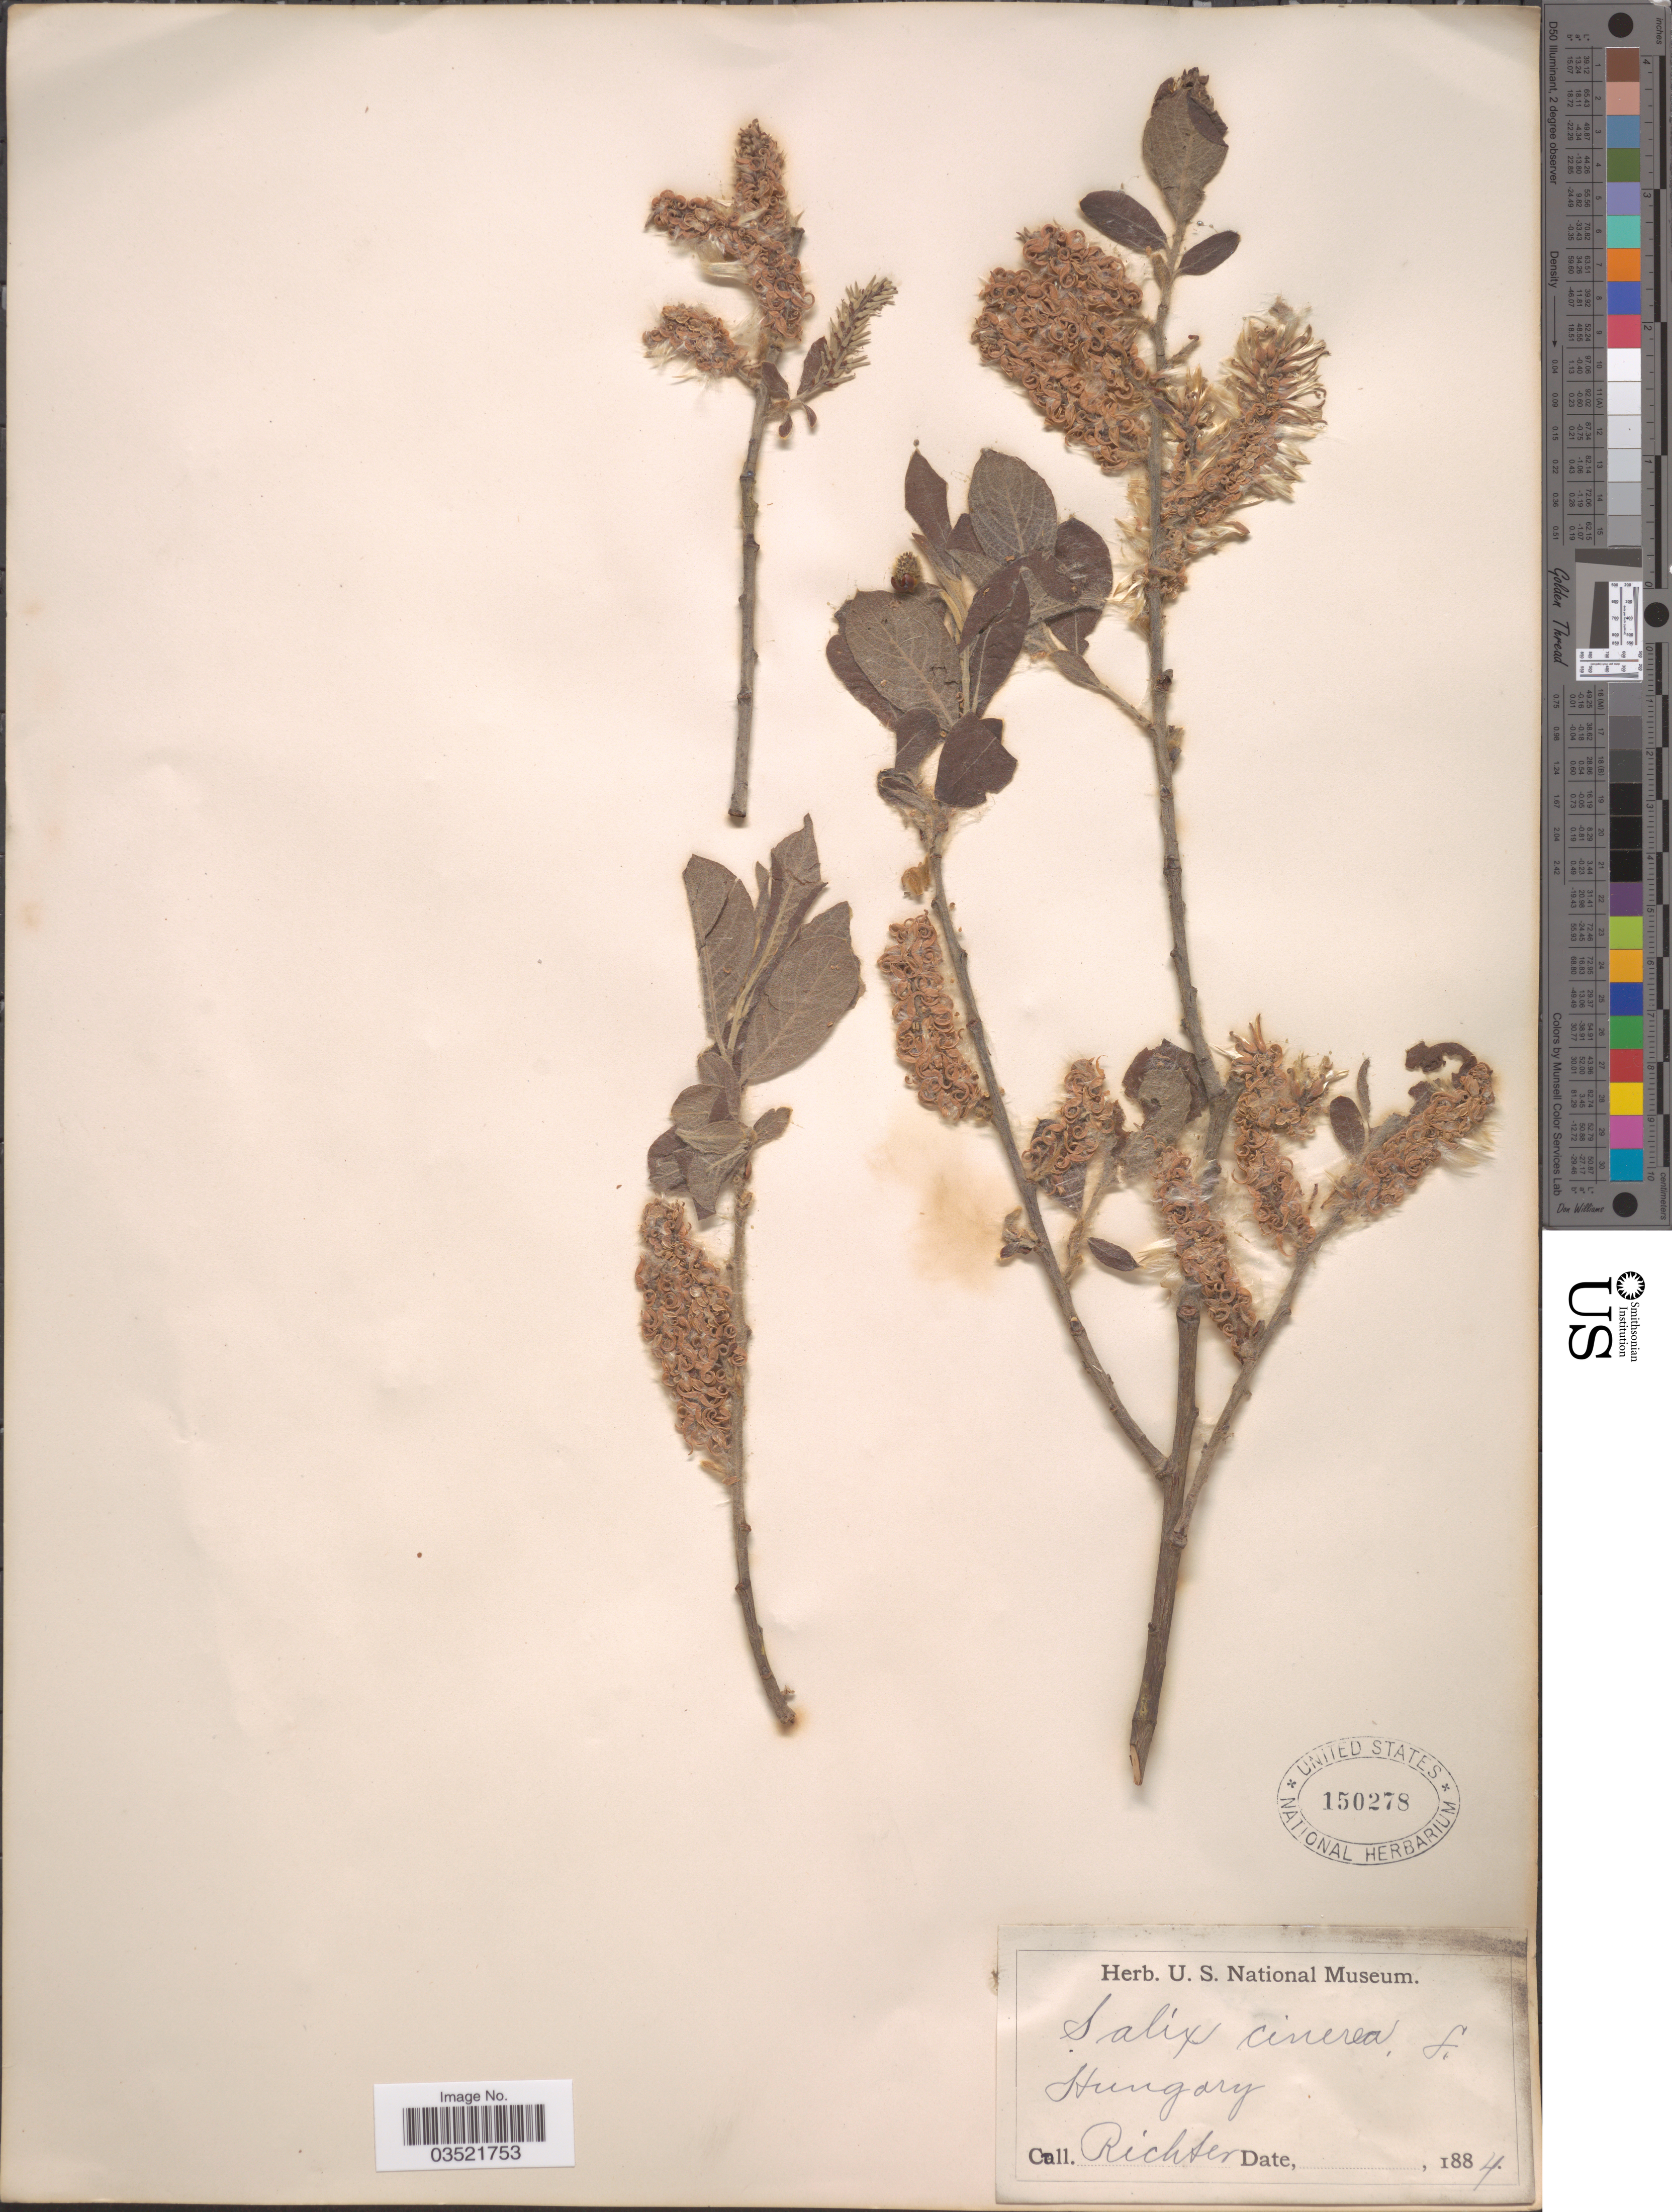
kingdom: Plantae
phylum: Tracheophyta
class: Magnoliopsida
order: Malpighiales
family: Salicaceae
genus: Salix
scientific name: Salix cinerea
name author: L.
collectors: -- Richter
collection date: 1884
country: Hungary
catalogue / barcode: US 150278